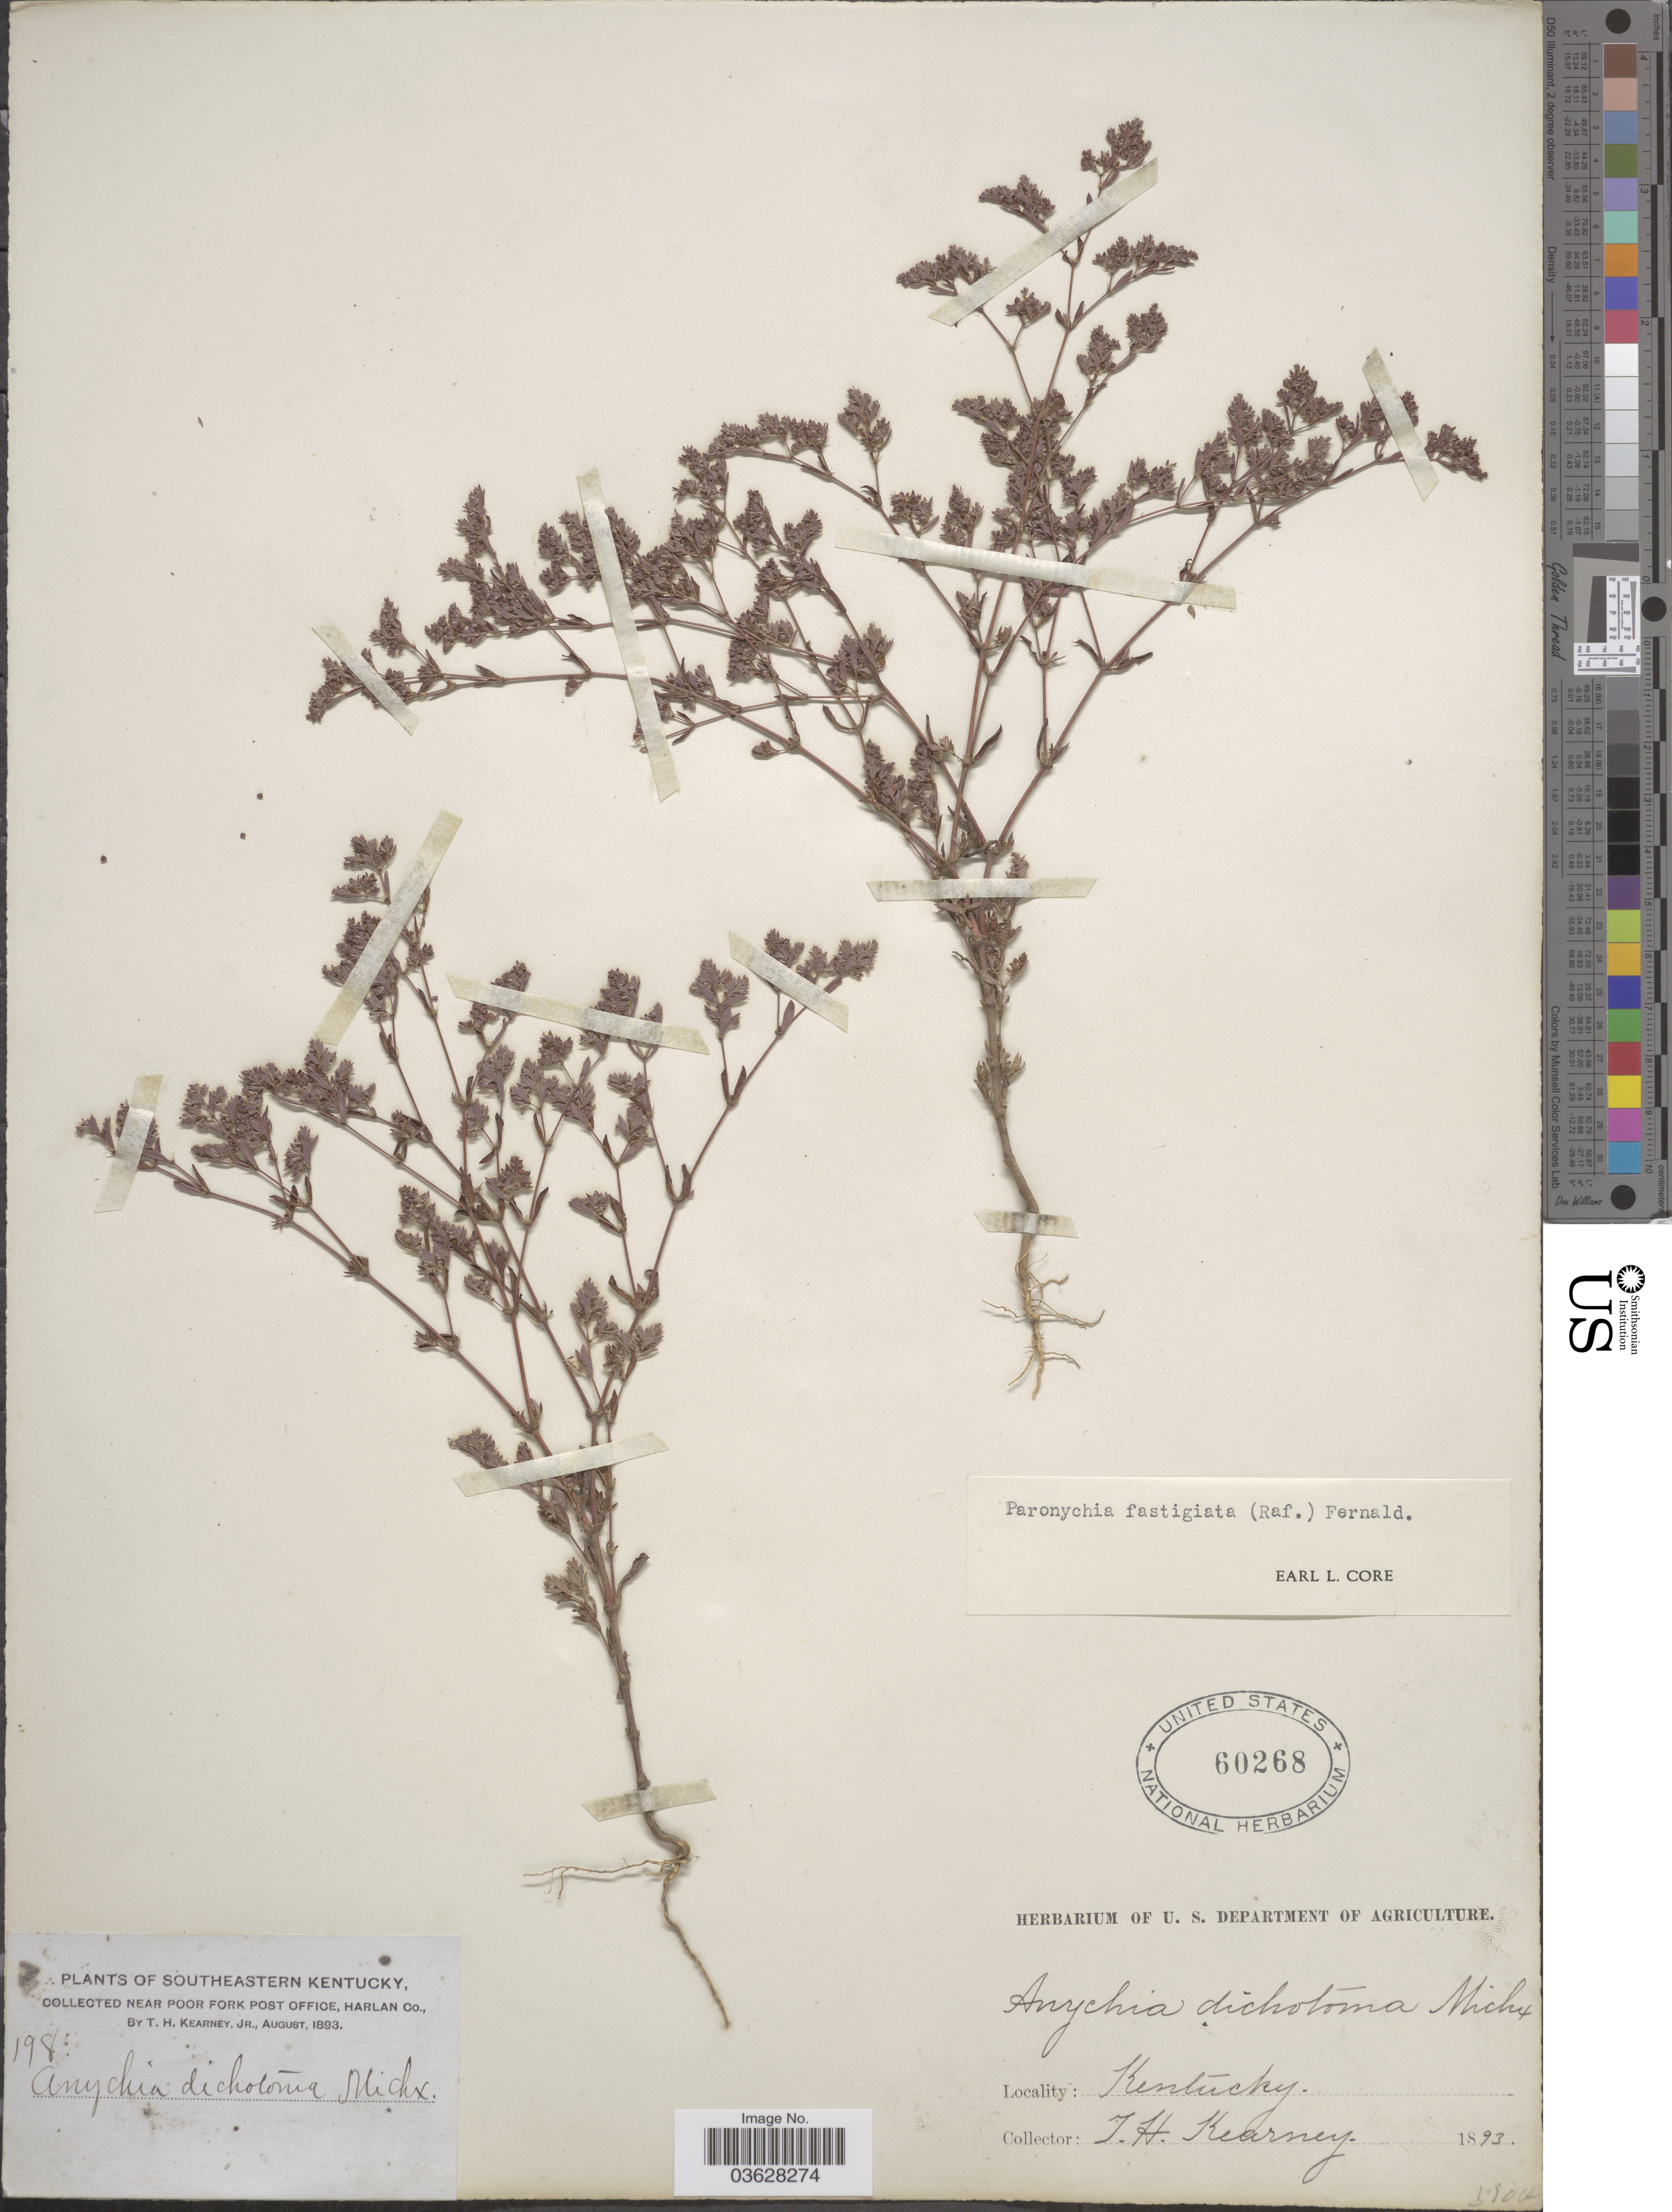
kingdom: Plantae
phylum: Tracheophyta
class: Magnoliopsida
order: Caryophyllales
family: Caryophyllaceae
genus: Paronychia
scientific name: Paronychia fastigiata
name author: (Raf.) Fernald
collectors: T. H. Kearney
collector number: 198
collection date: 1893-08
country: United States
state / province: Kentucky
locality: Southeastern Kentucky. Near Poor Fork Post Office, Harlan Co.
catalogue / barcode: US 60268